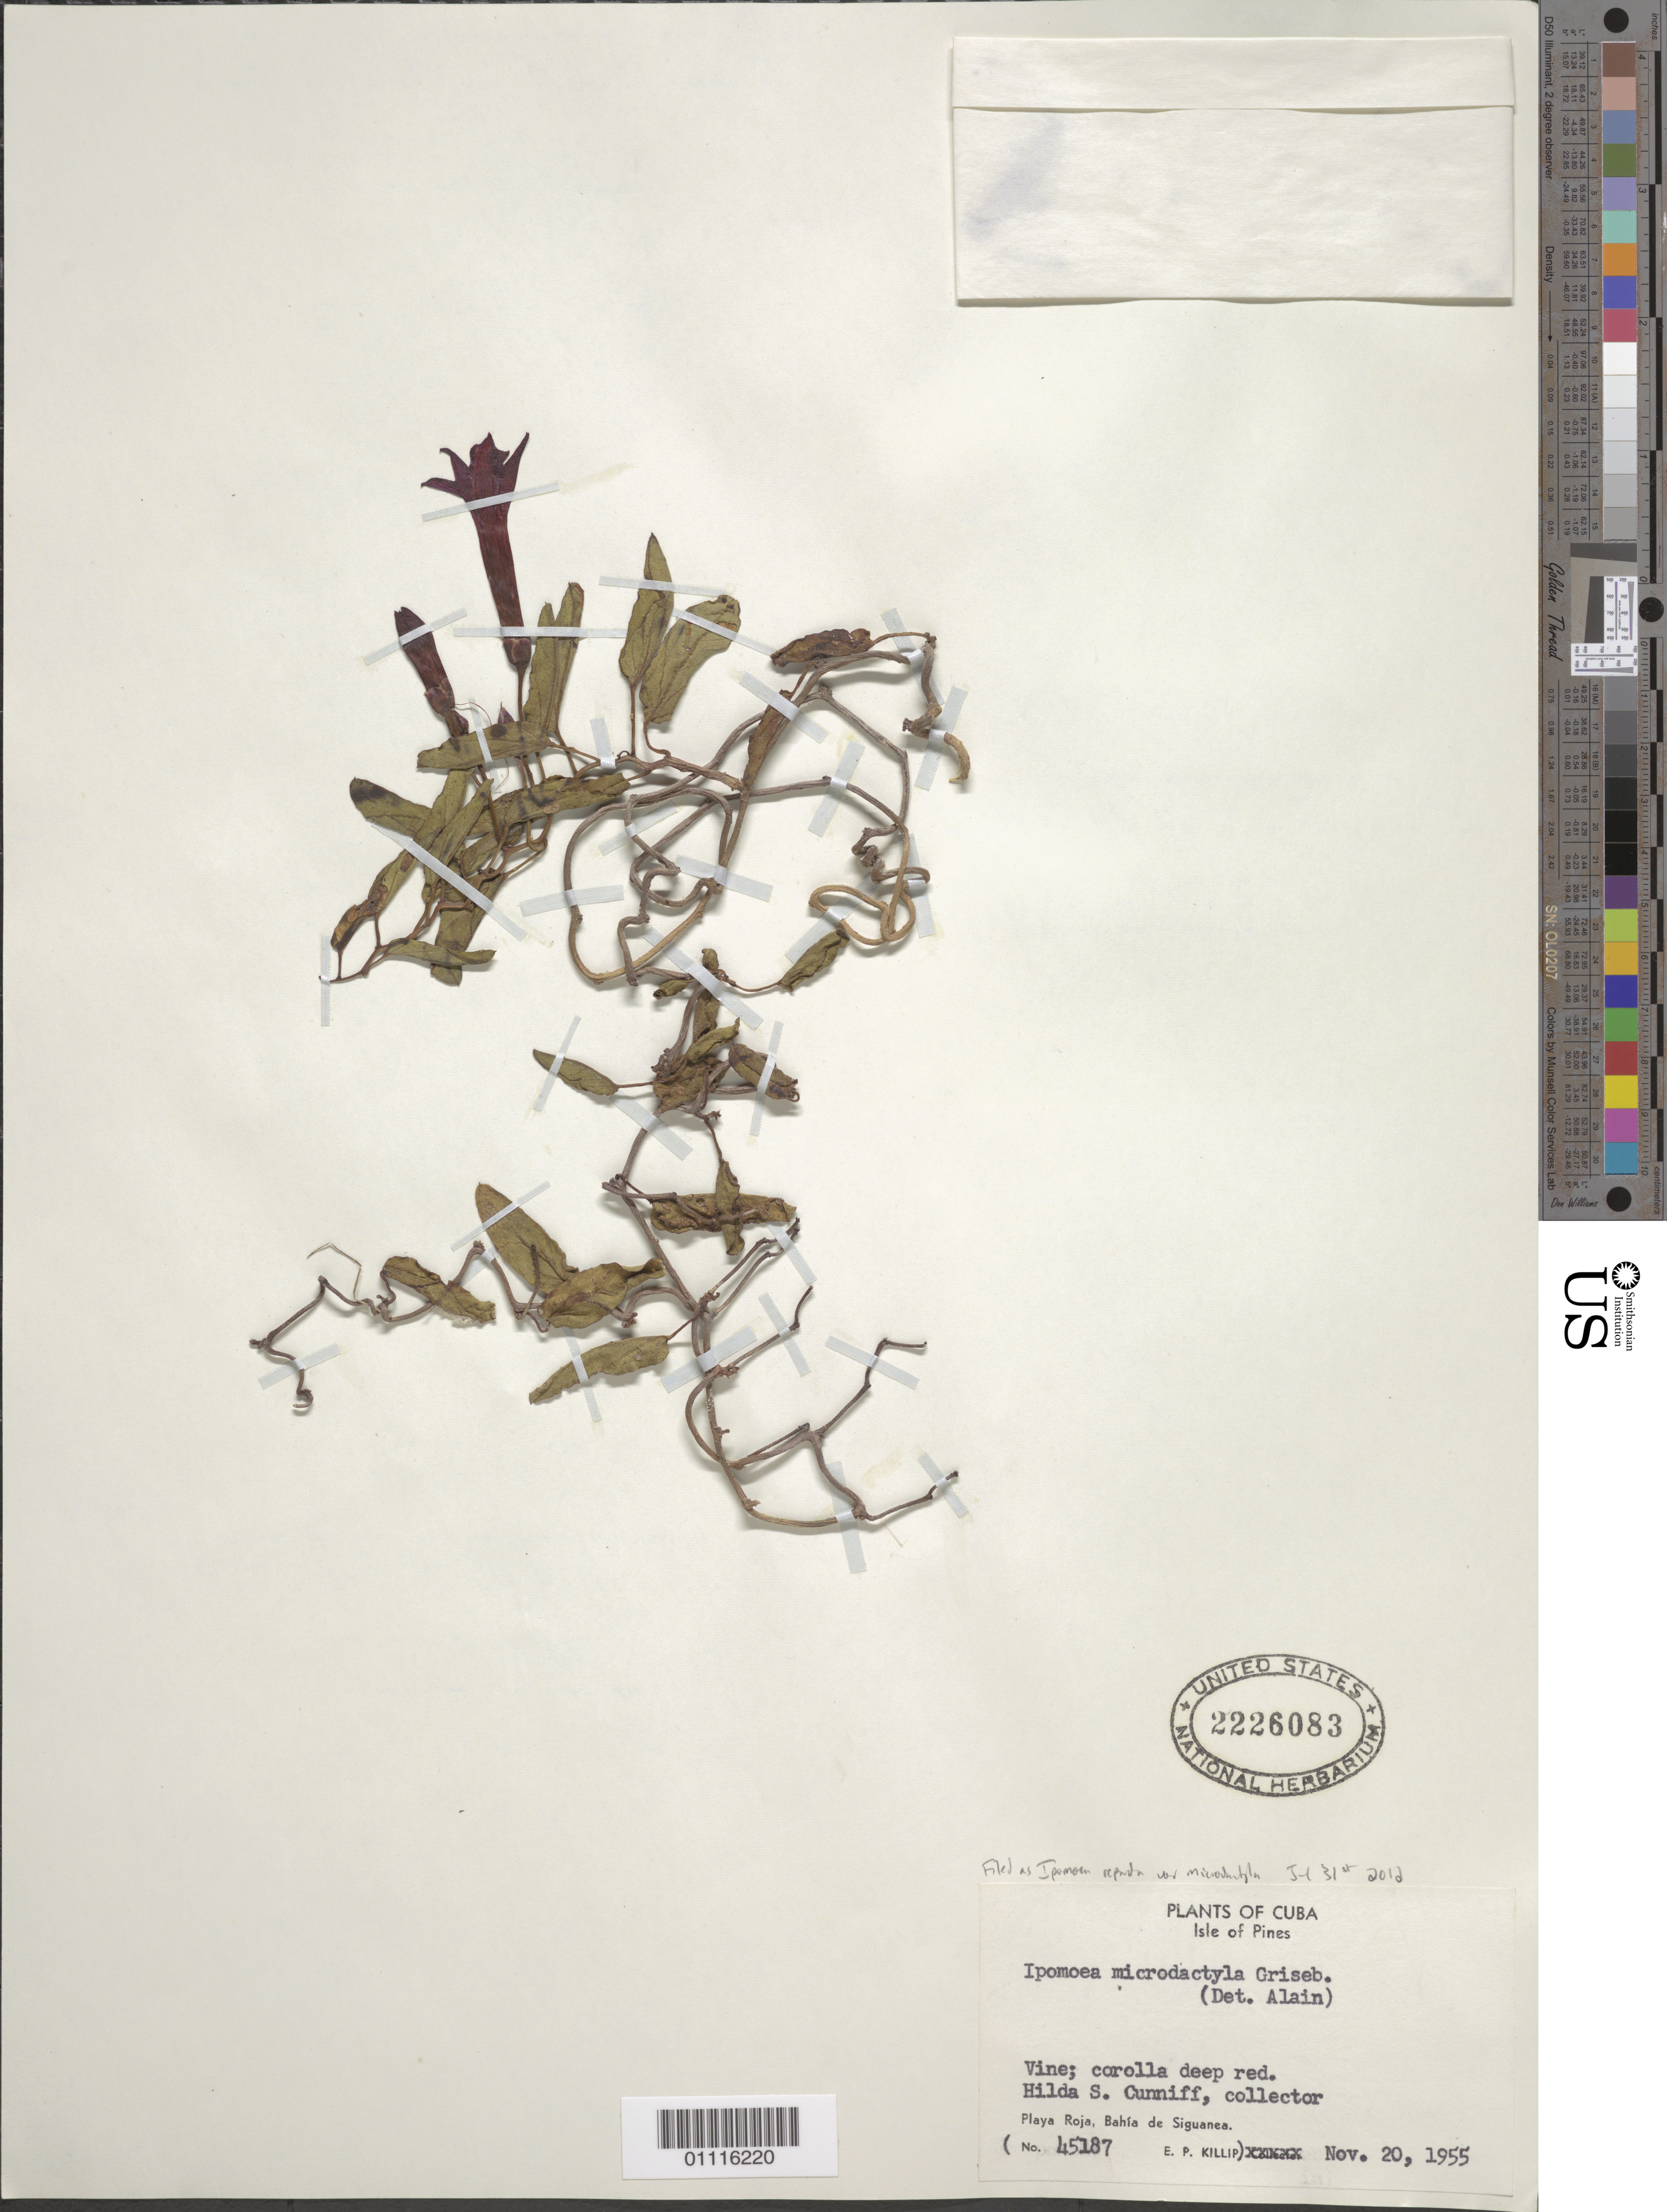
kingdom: Plantae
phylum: Tracheophyta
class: Magnoliopsida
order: Solanales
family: Convolvulaceae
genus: Ipomoea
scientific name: Ipomoea microdactyla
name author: Griseb.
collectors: E. P. Killip & H. Cunniff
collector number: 45187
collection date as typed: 20 Nov 1955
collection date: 1955-11-20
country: Cuba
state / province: Isla de La Juventud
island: Isla de la Juventud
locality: Playa Roja, Bahia de Siguanea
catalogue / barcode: US 2226083